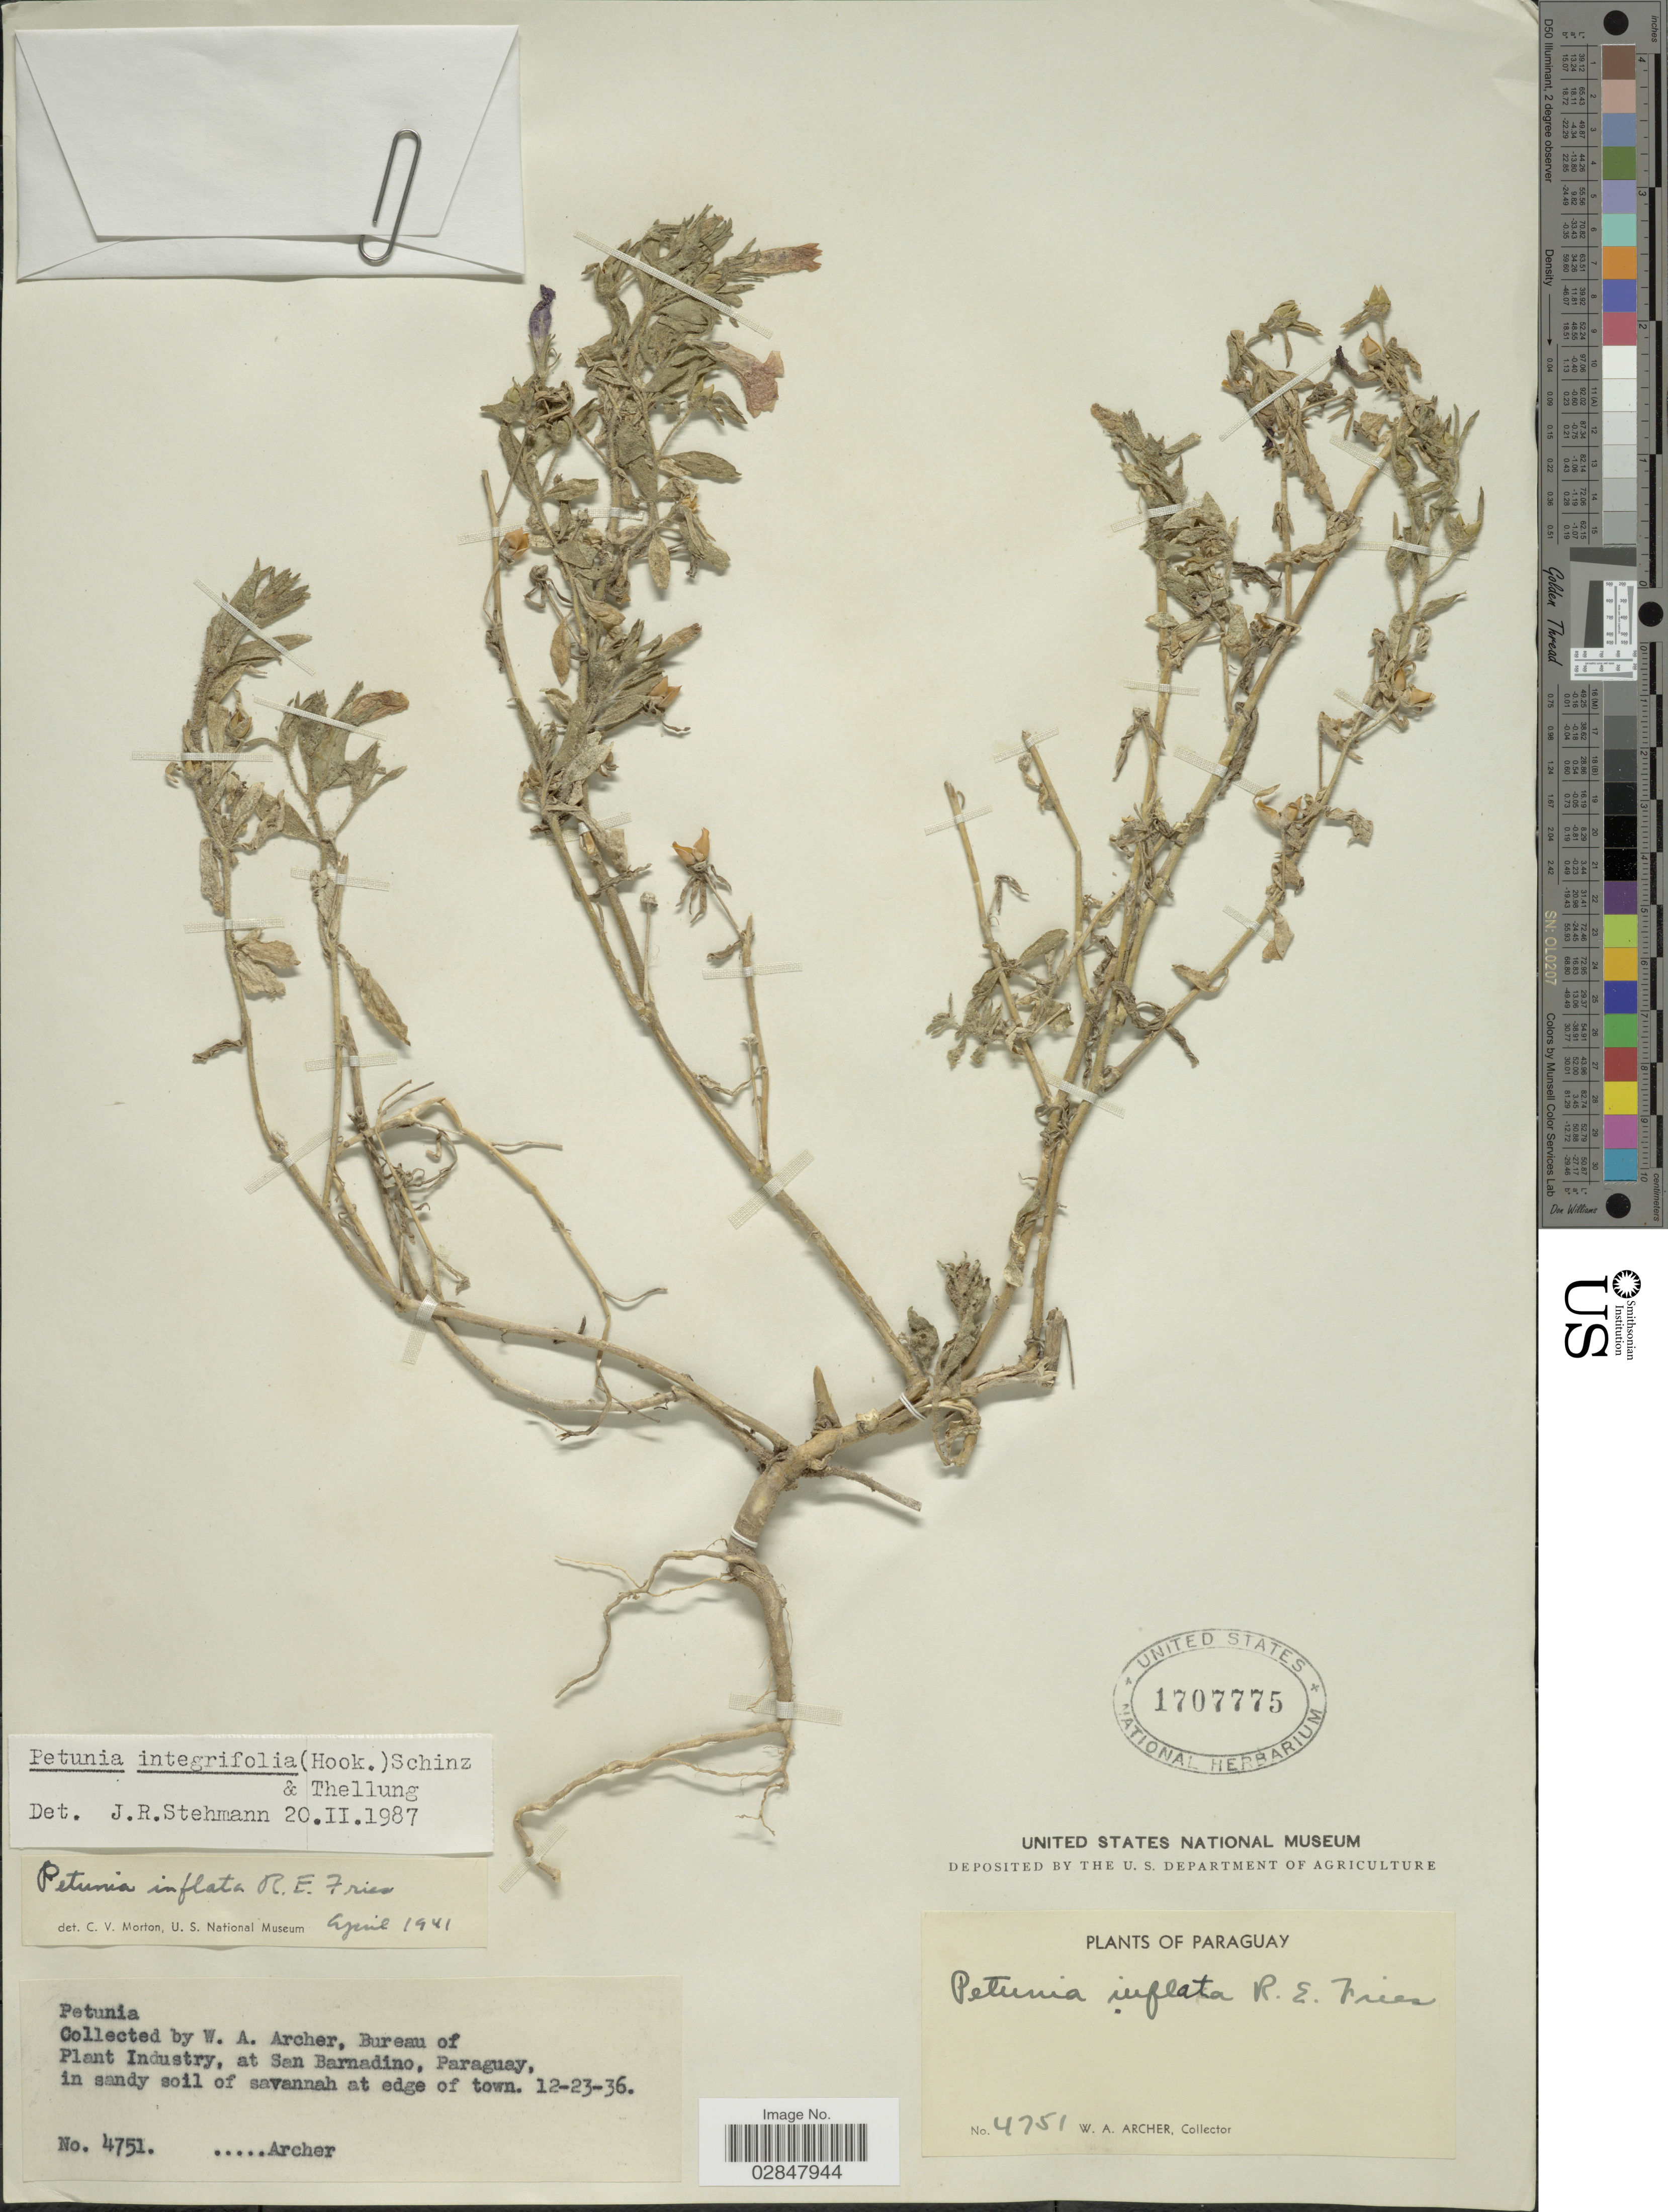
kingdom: Plantae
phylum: Tracheophyta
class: Magnoliopsida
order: Solanales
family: Solanaceae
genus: Petunia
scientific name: Petunia integrifolia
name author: (Hook.) Schinz & Thell.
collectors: W. A. Archer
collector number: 4751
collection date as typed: Transcribed d/m/y: 23/12/36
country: Paraguay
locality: San Barnadino.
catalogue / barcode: US 1707775